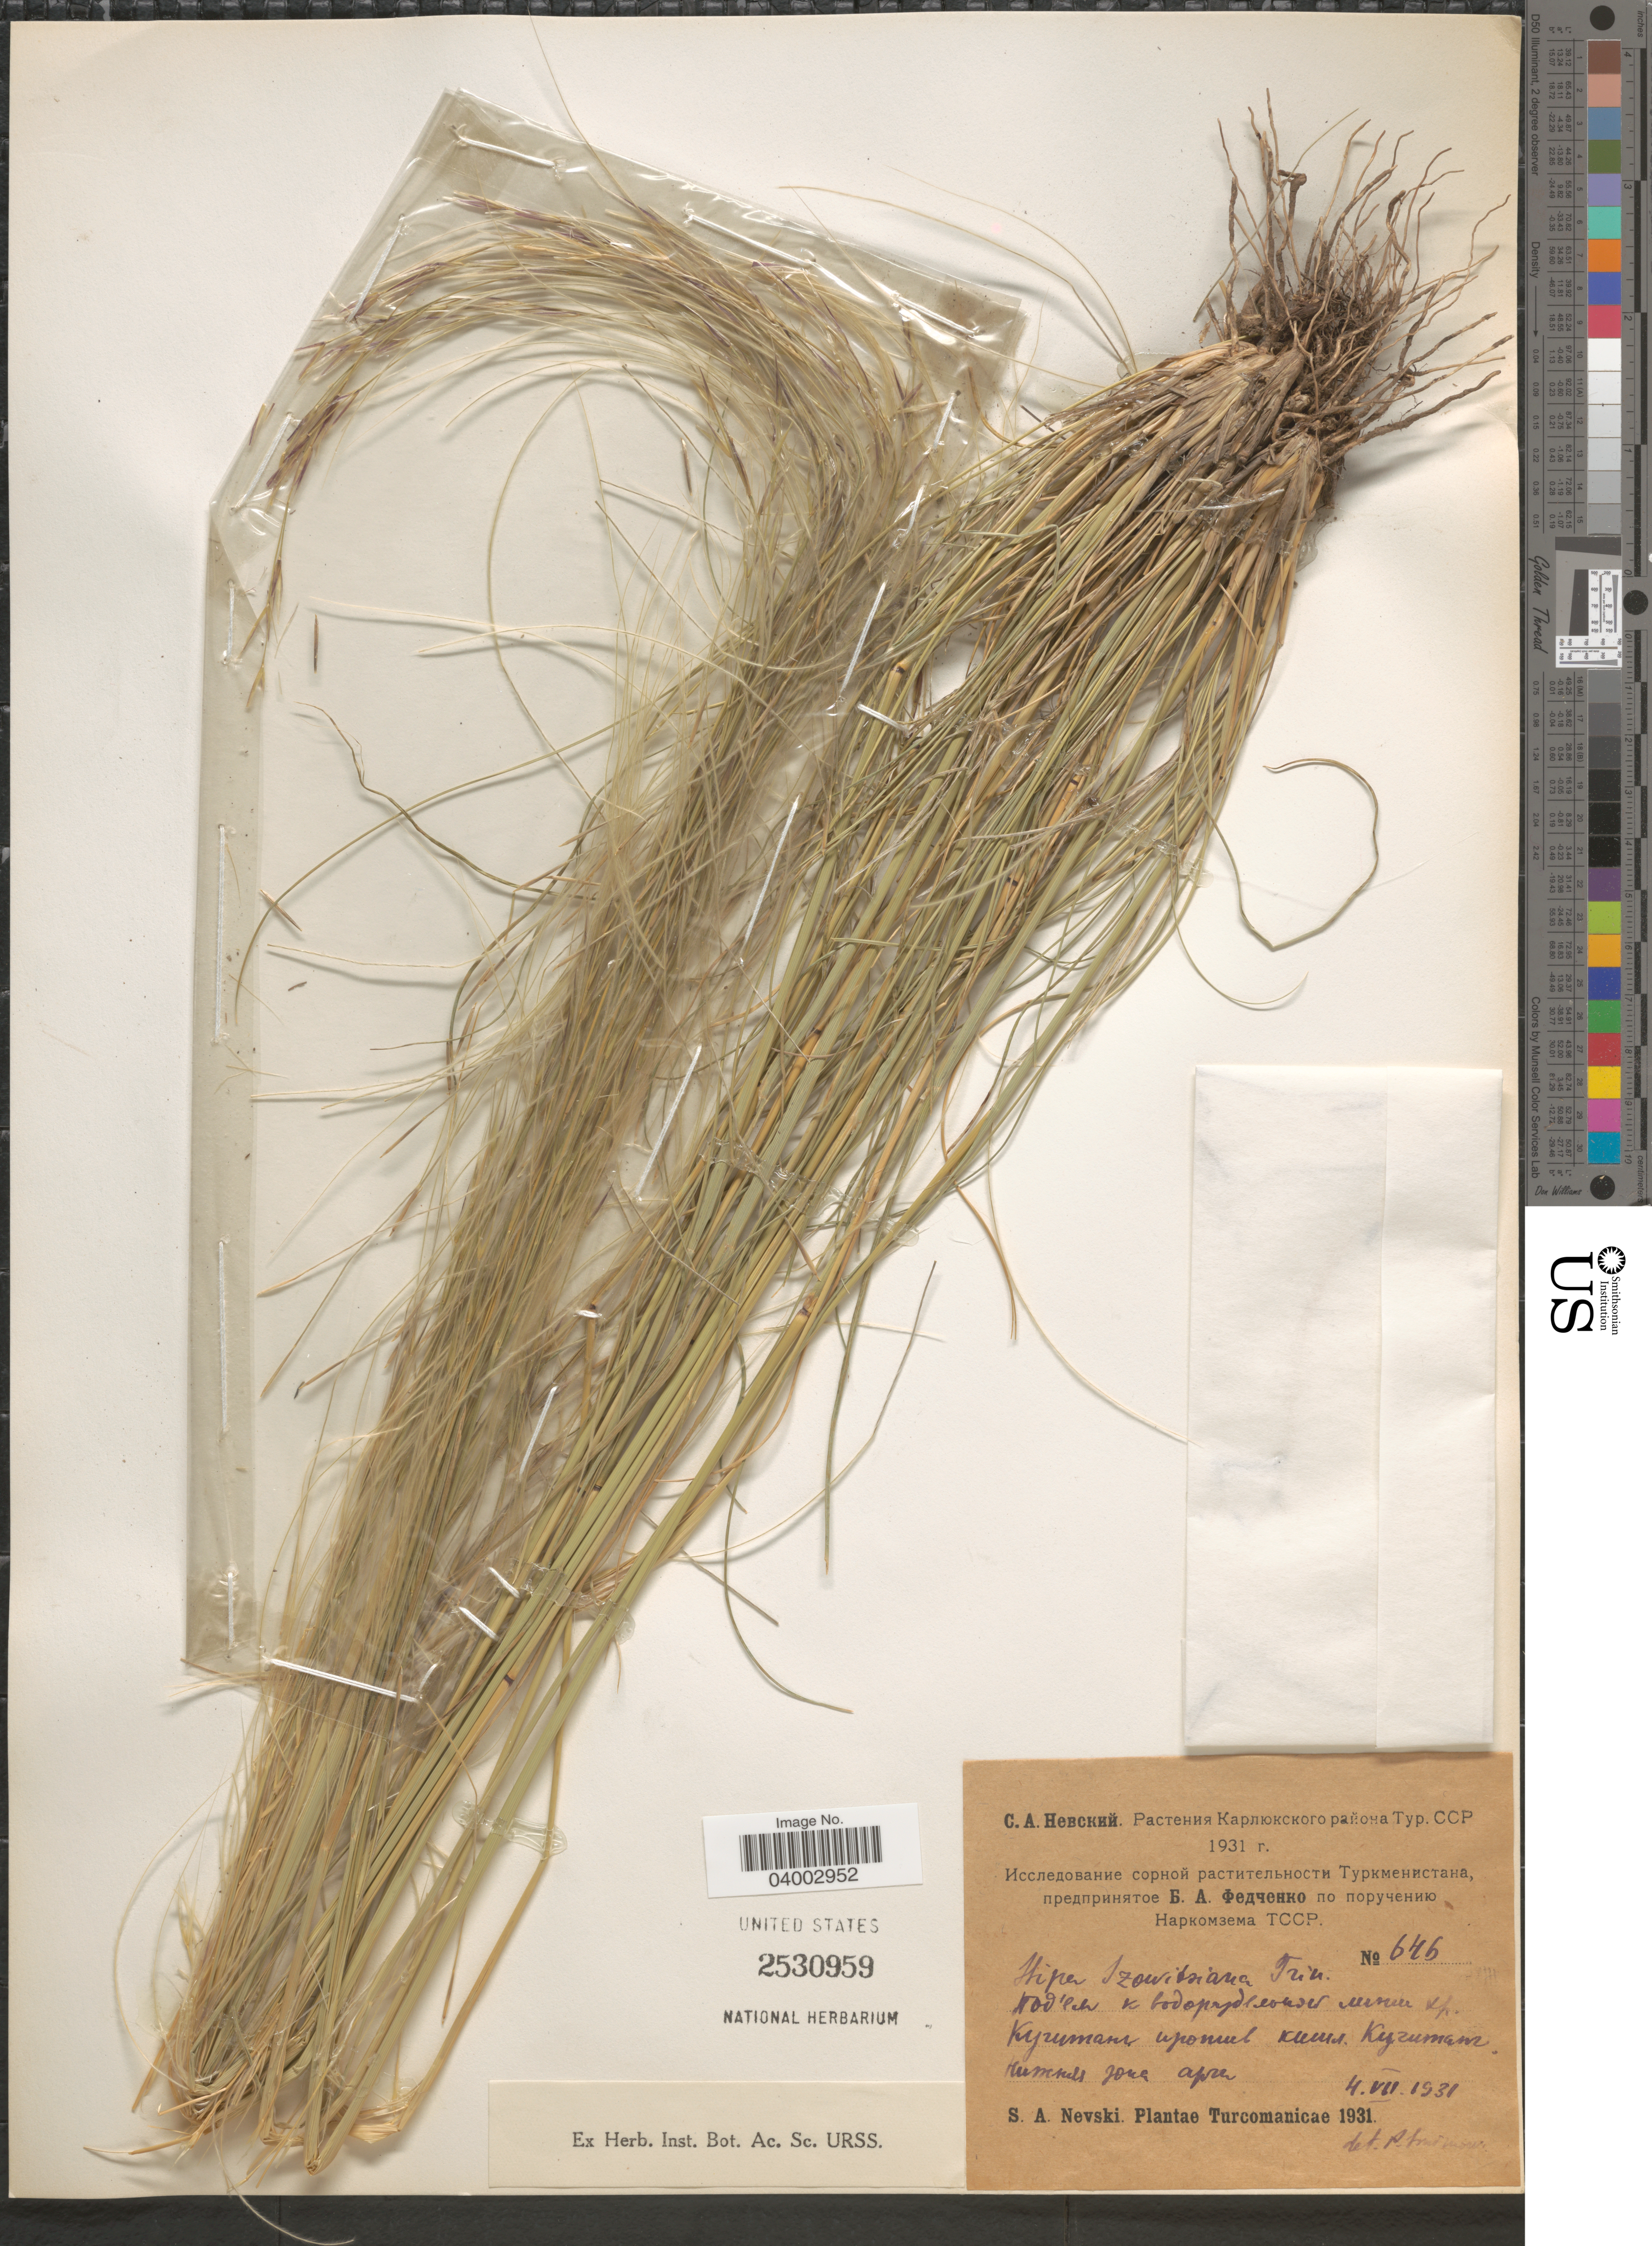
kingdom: Plantae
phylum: Tracheophyta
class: Liliopsida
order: Poales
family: Poaceae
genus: Stipa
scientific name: Stipa szovitsiana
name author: (Trin. & Rupr.) Griseb.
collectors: S. A. Nevski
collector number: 646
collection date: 1931-07-04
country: Turkmenistan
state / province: Lebap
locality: near Kugitang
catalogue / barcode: US 2530959